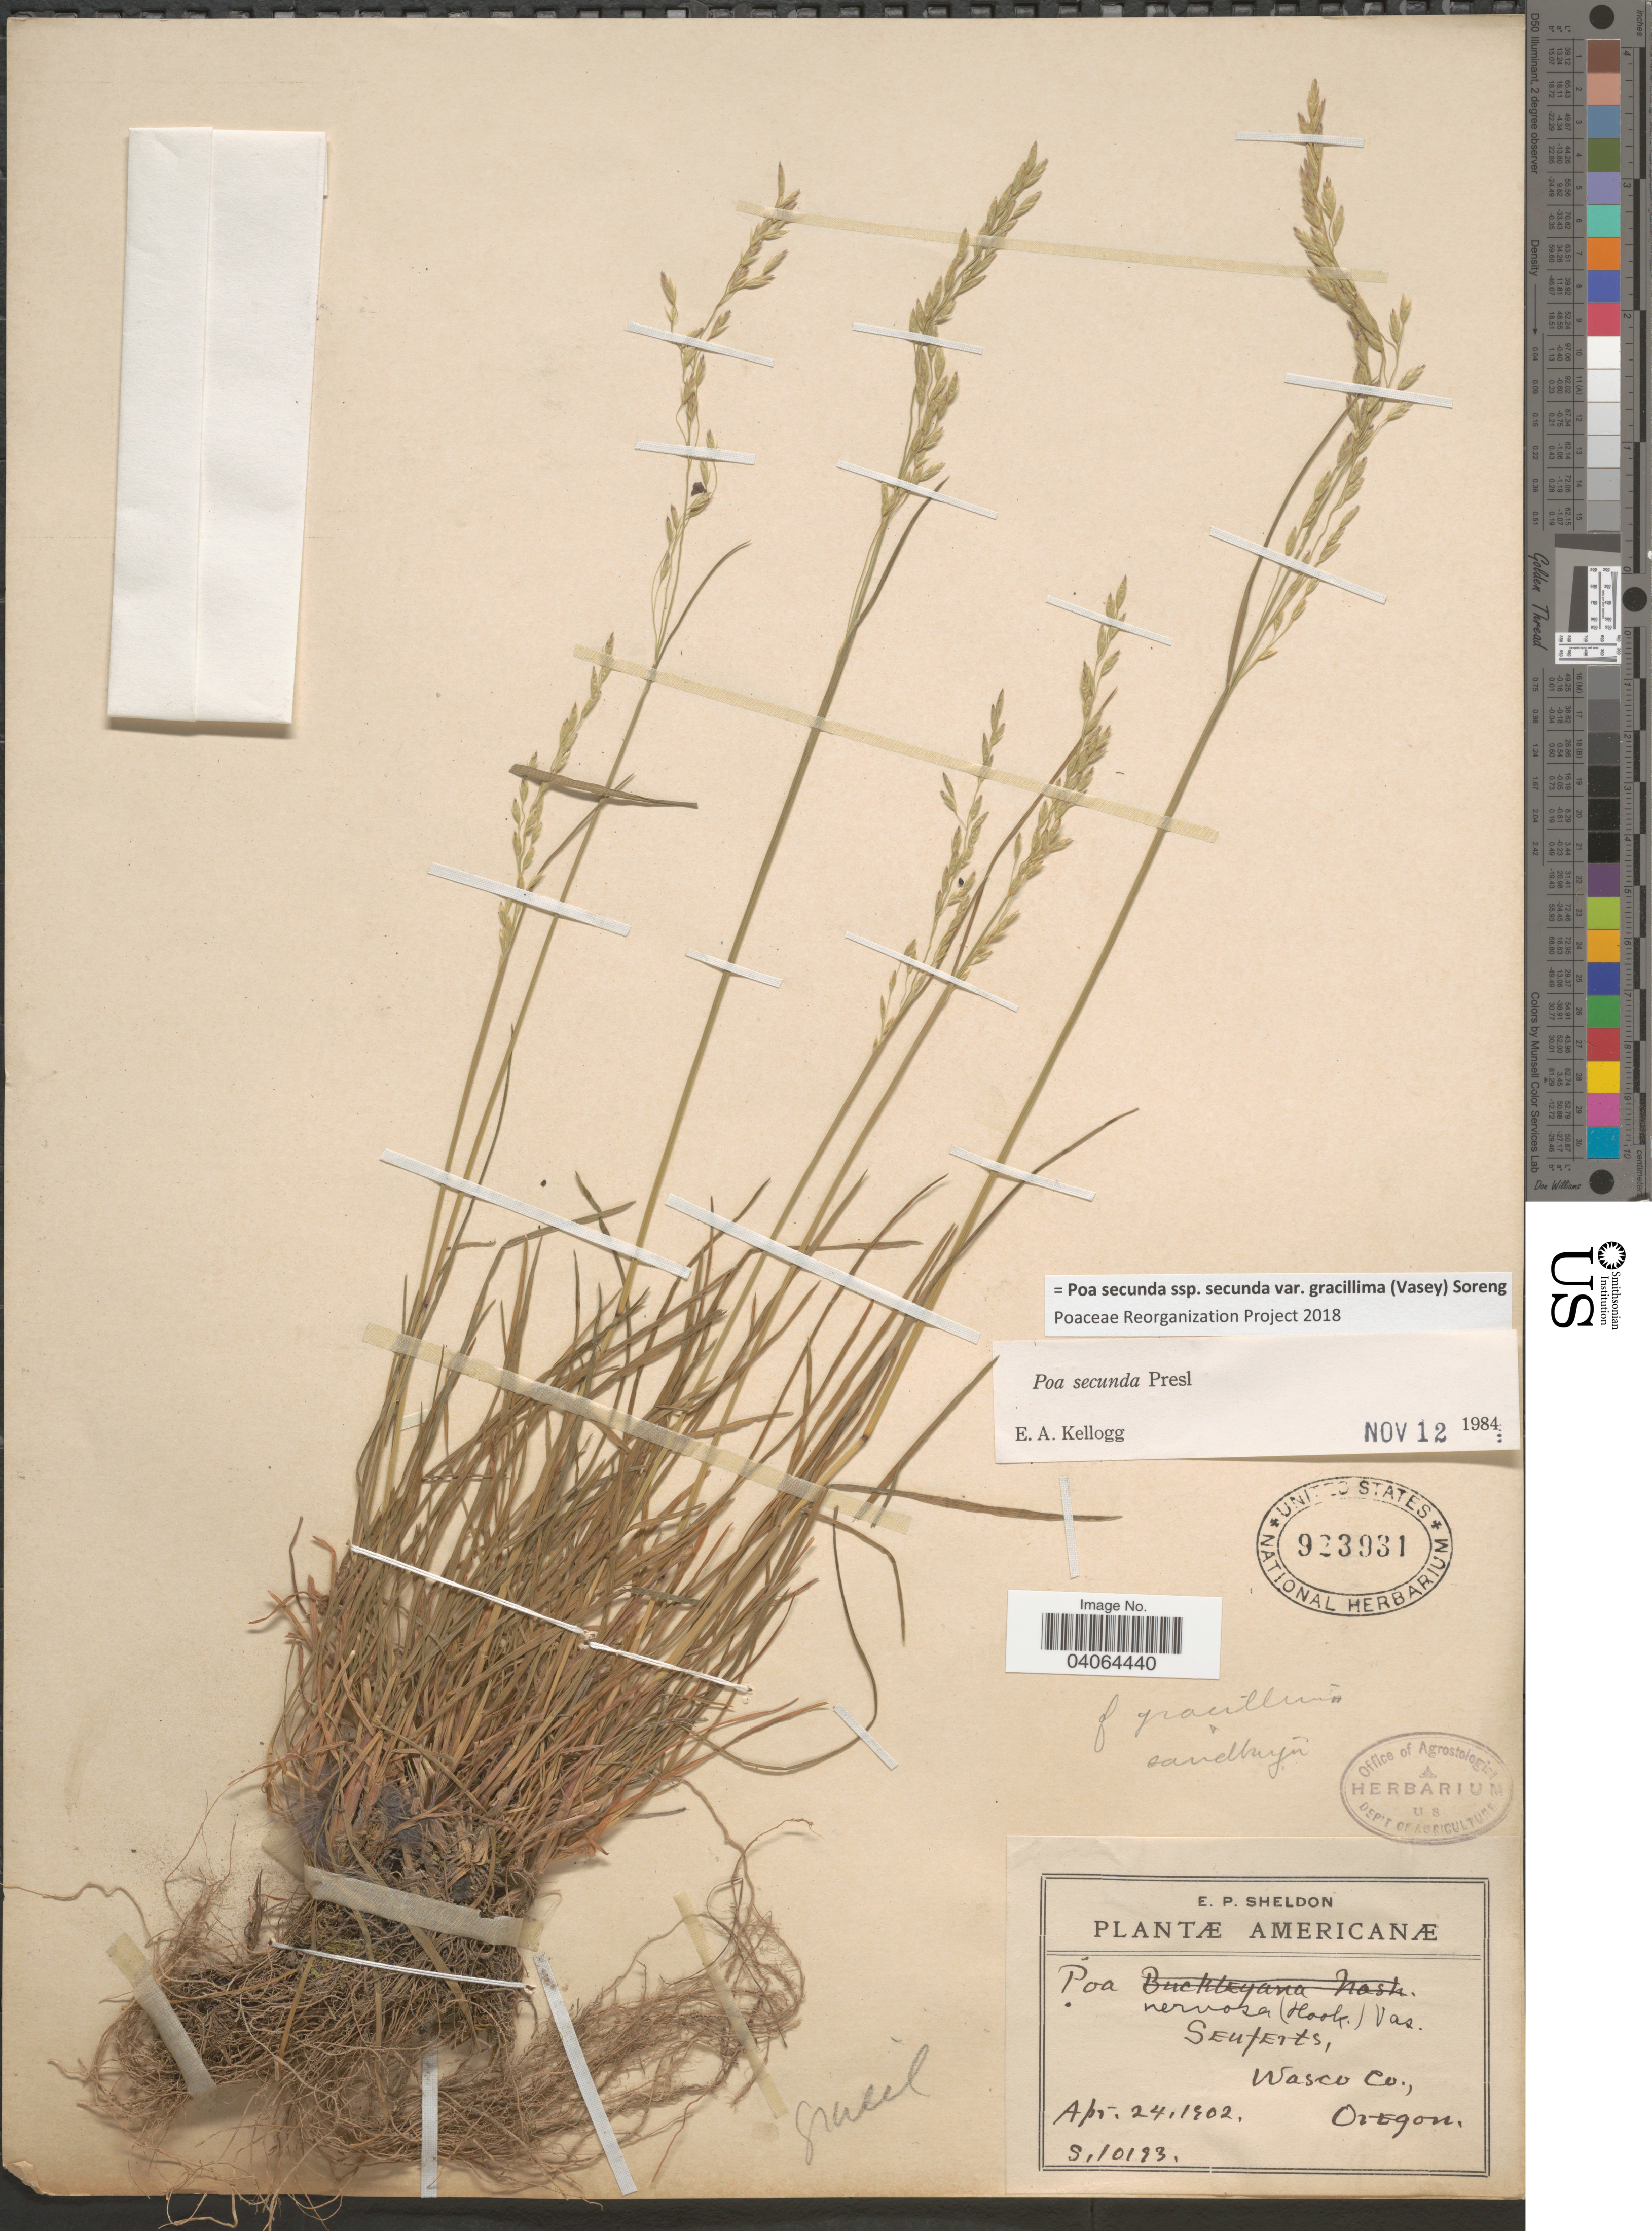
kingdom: Plantae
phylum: Tracheophyta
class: Liliopsida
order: Poales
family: Poaceae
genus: Poa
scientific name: Poa secunda subsp. secunda var. gracillima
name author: (Vasey) Soreng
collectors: E. P. Sheldon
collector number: S10193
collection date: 1902-04-24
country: United States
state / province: Oregon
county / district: Wasco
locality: Americanæ. Seuferts, Wasco Co.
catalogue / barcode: US 923931